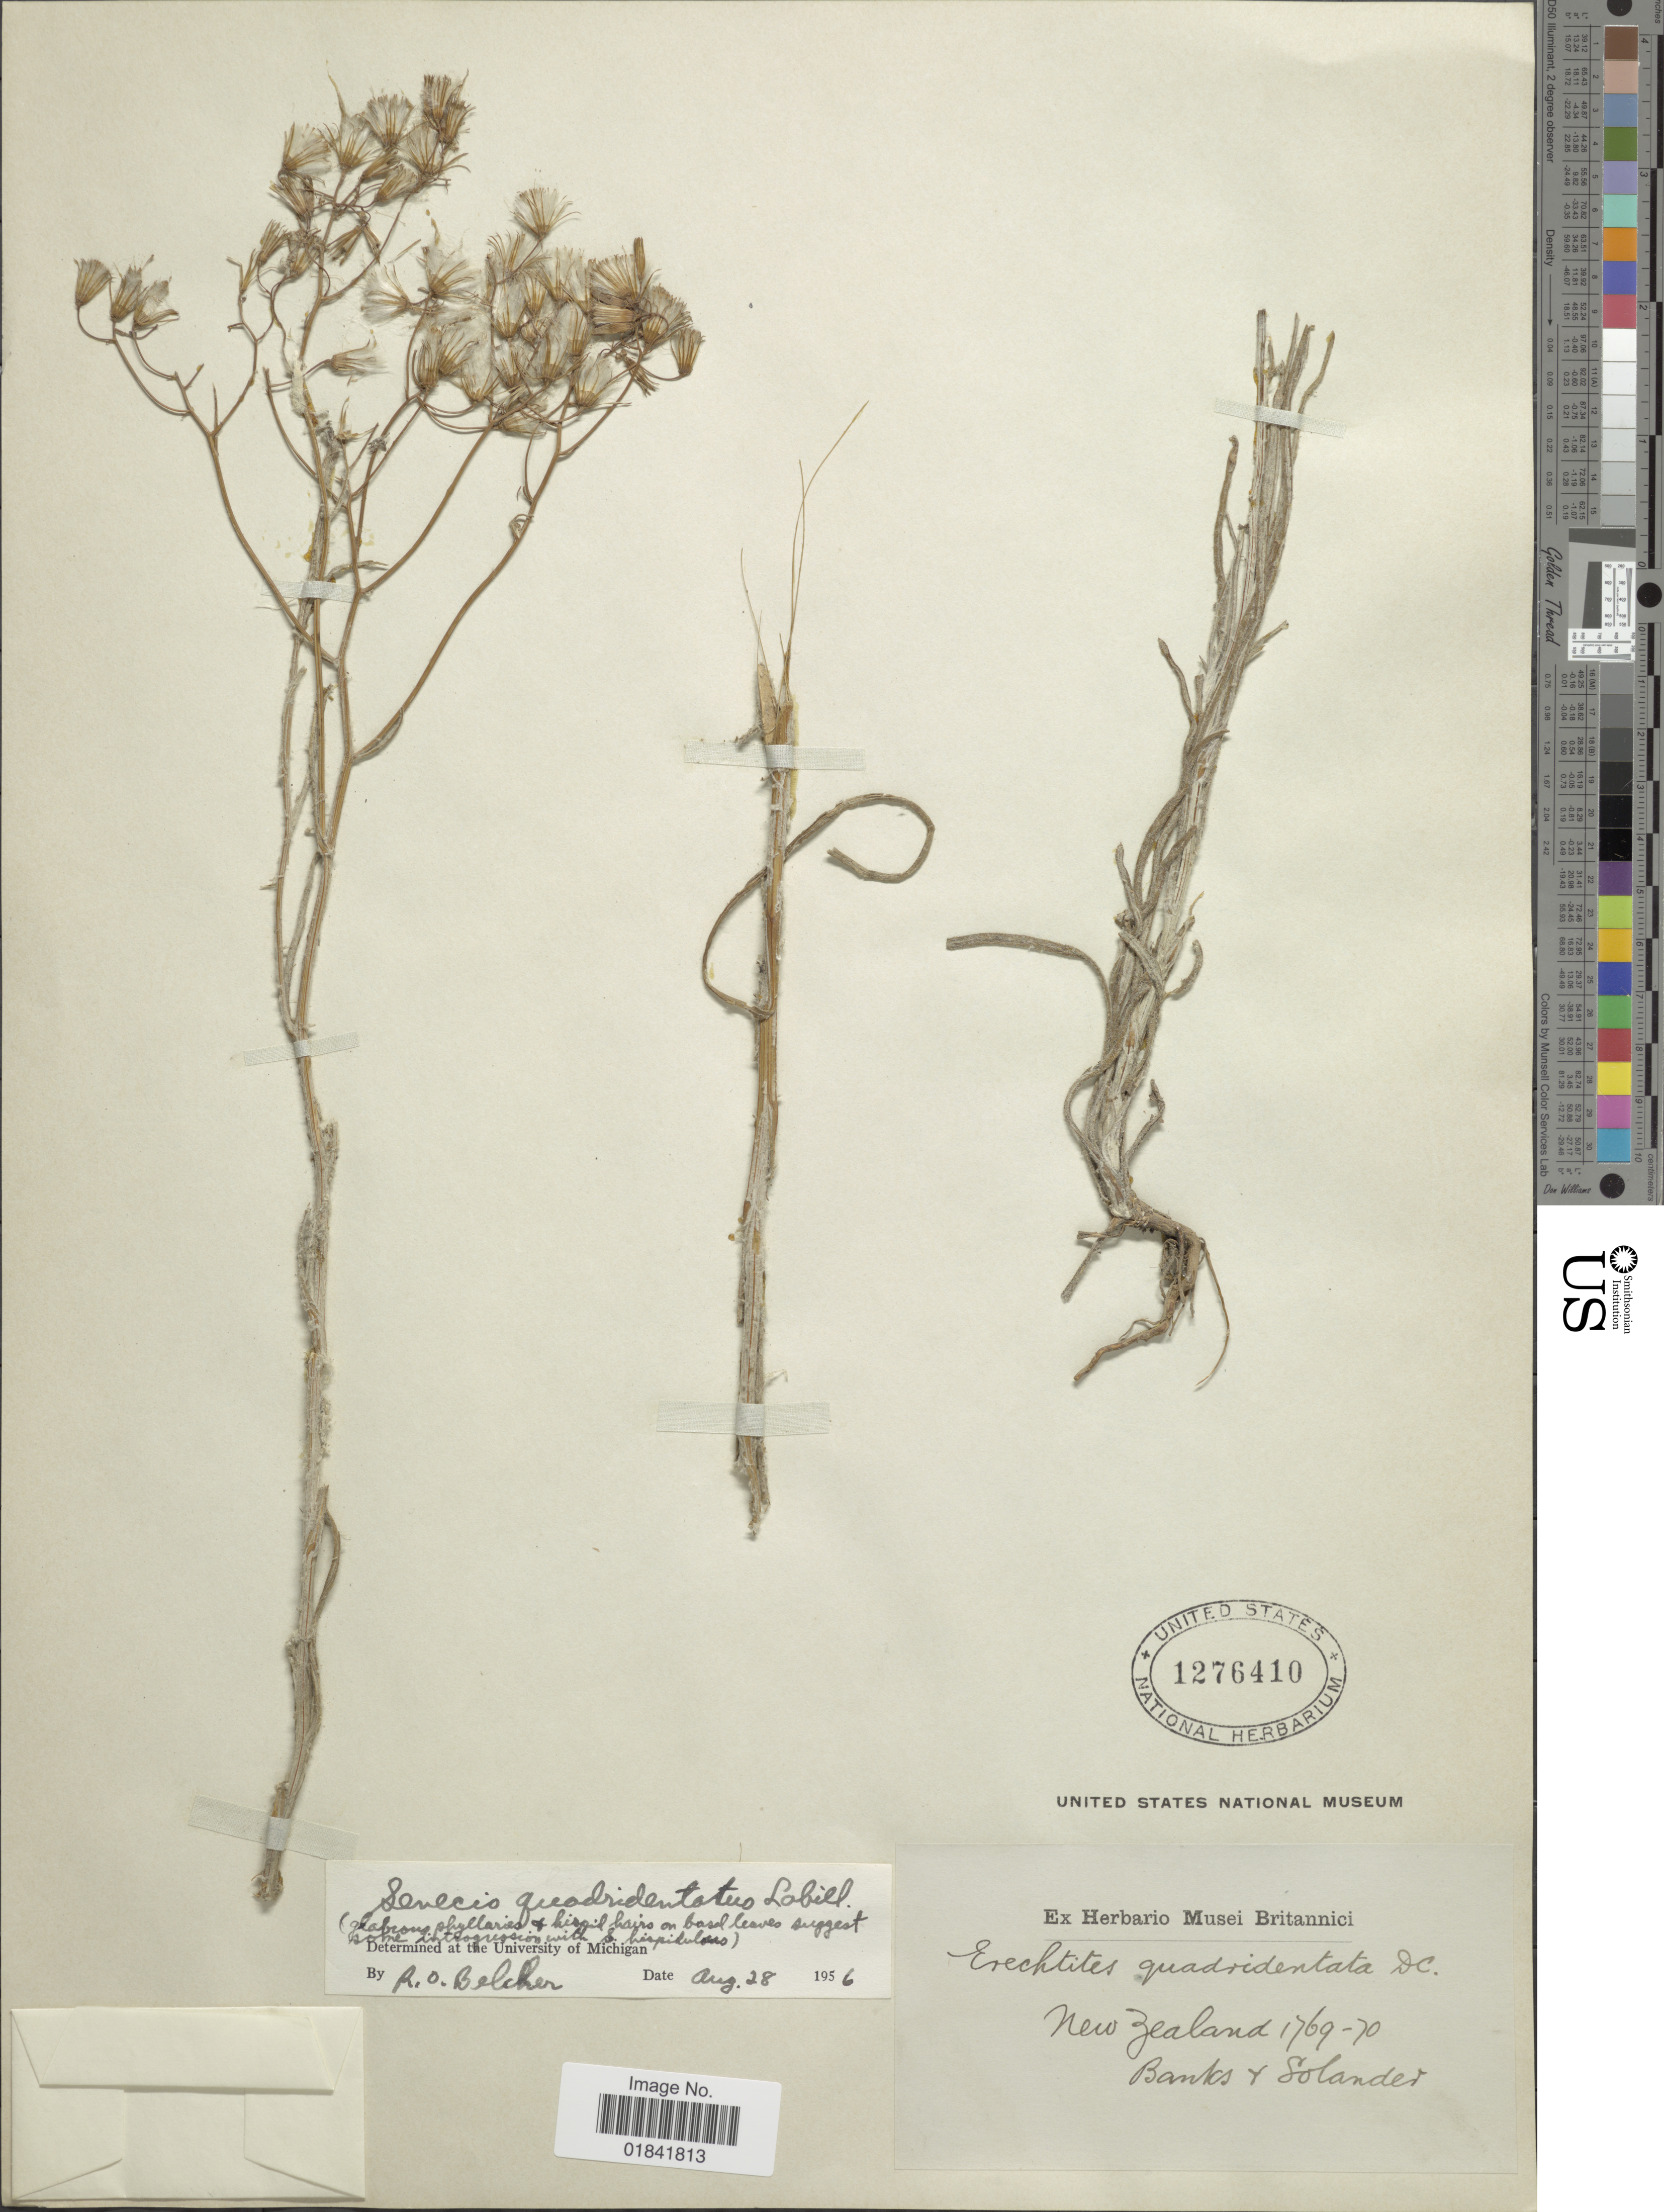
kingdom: Plantae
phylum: Tracheophyta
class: Magnoliopsida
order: Asterales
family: Asteraceae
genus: Senecio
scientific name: Senecio quadridentatus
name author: Labill.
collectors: J. Banks & D. C. Solander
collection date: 1769/1770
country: New Zealand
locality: New Zealand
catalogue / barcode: US 1276410